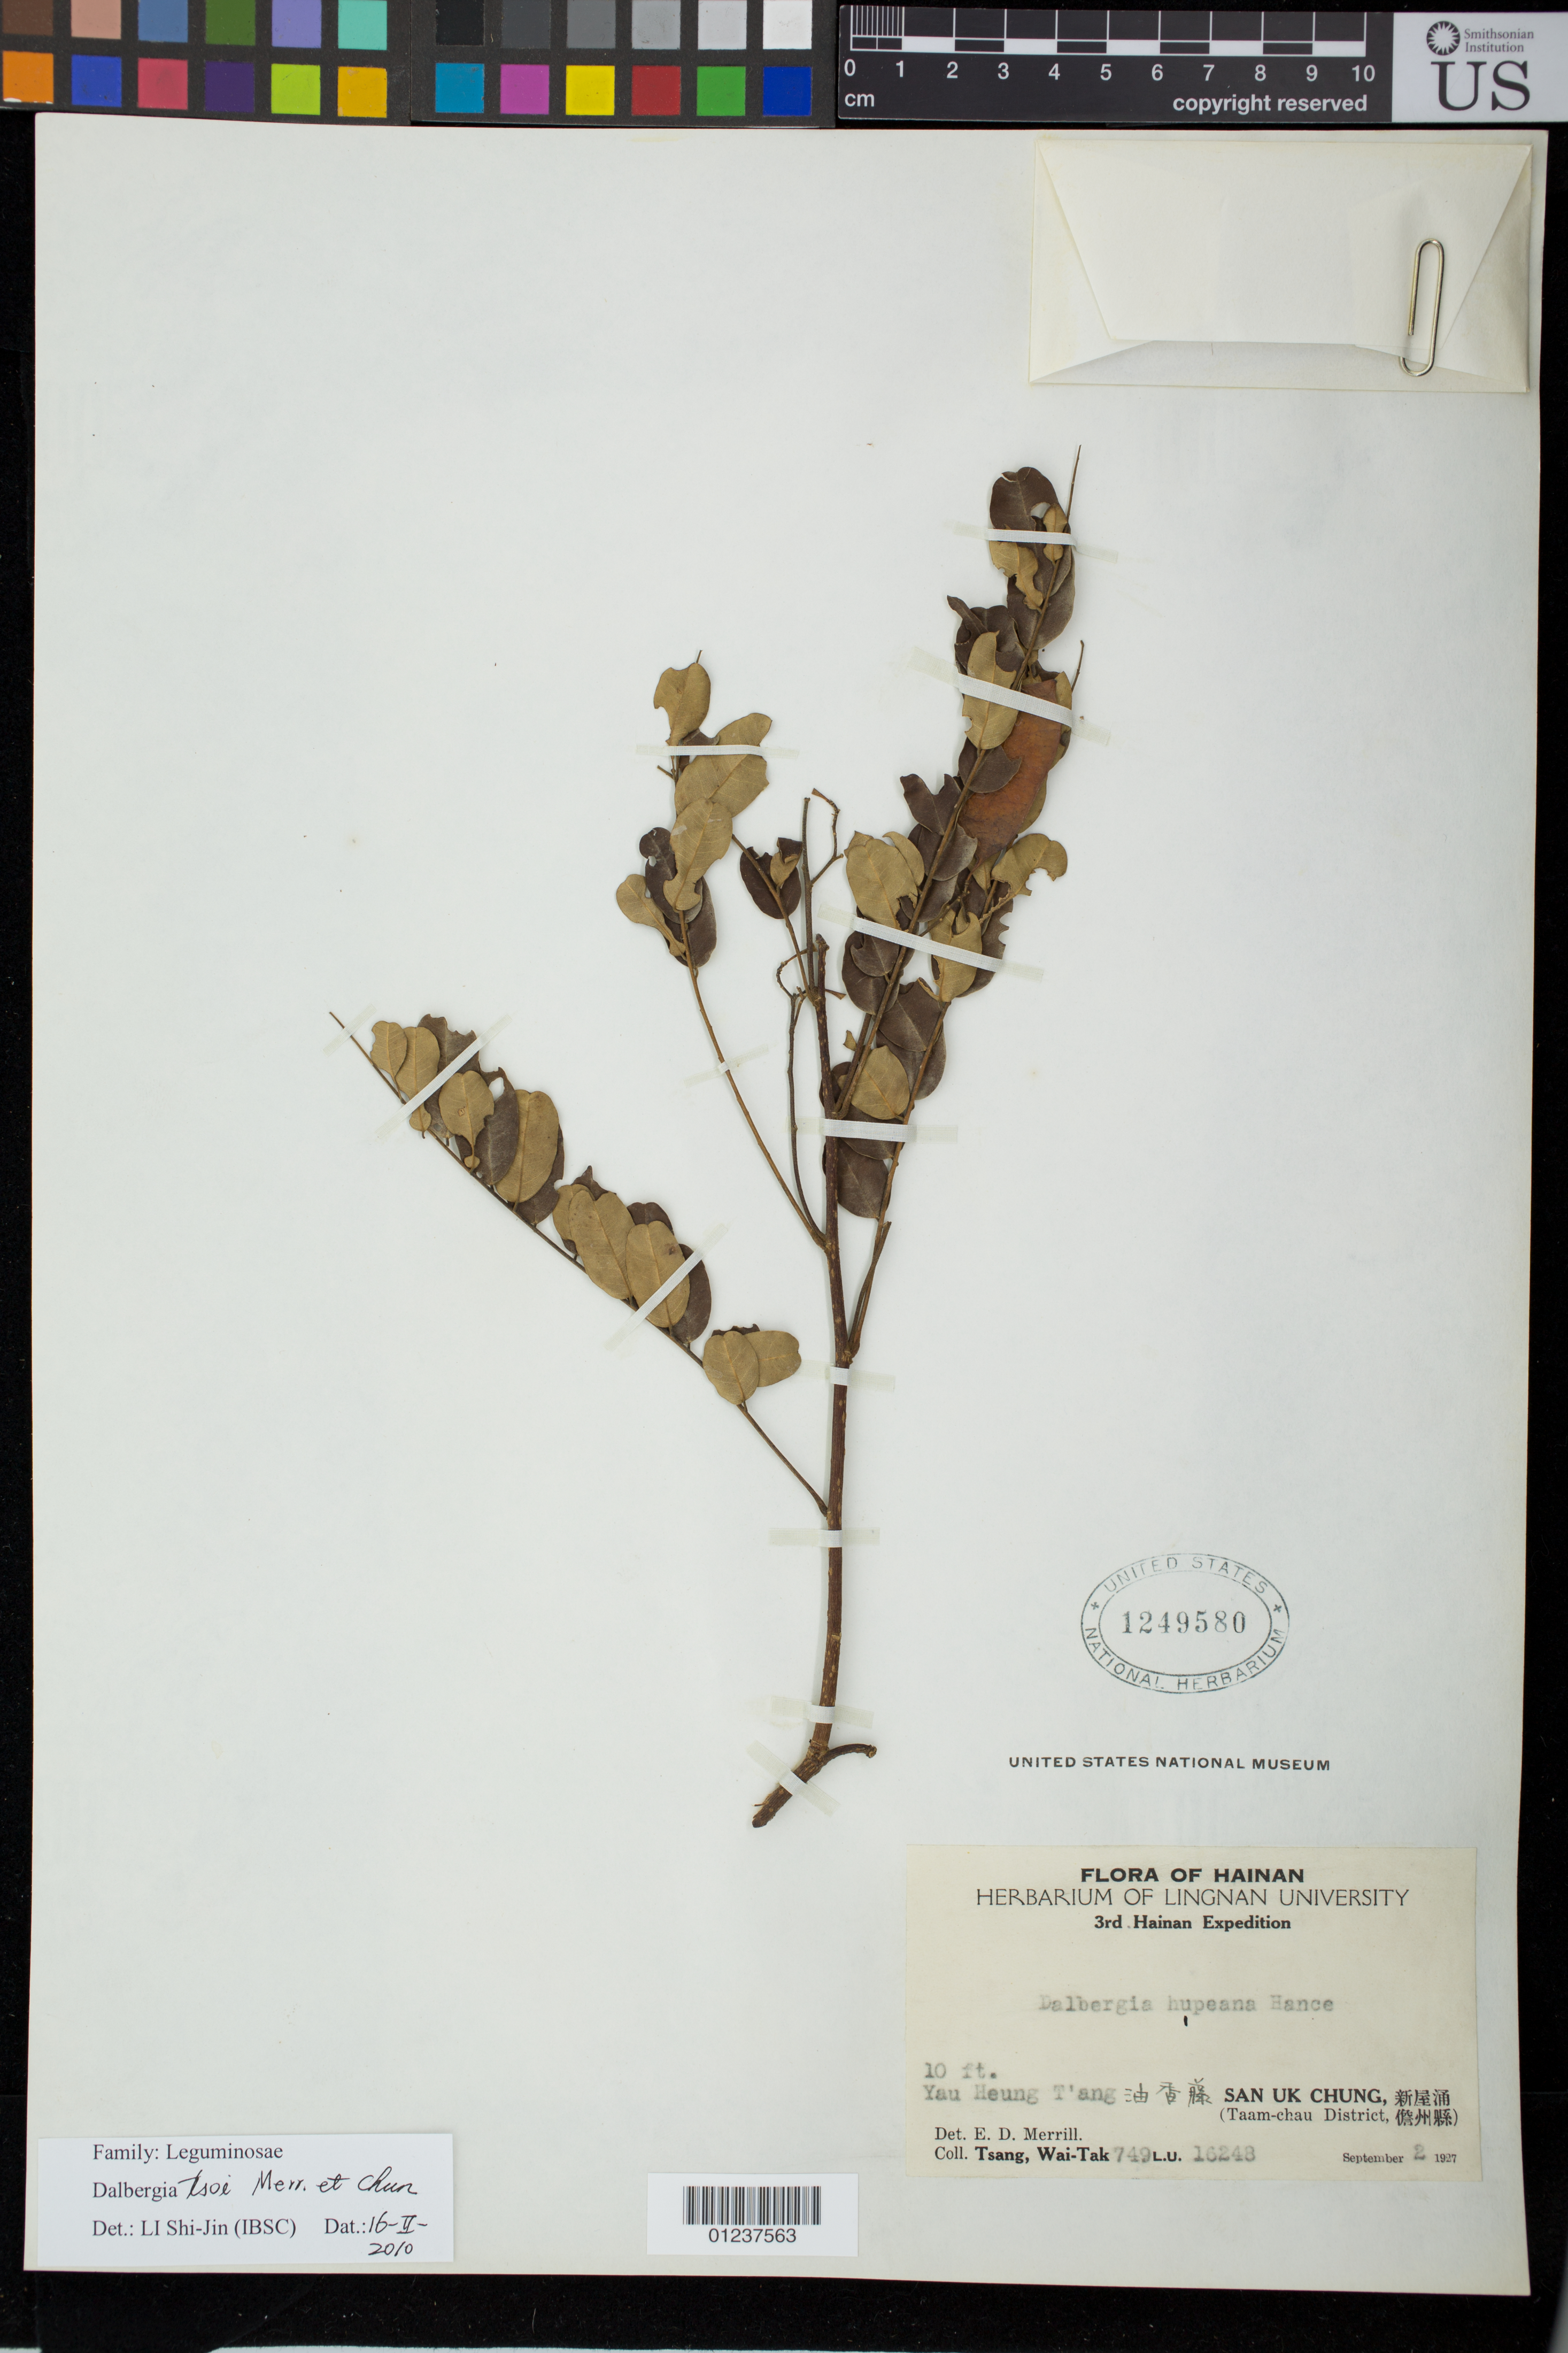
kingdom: Plantae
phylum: Tracheophyta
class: Magnoliopsida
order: Fabales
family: Fabaceae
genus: Dalbergia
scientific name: Dalbergia tsoi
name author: Merr. & Chun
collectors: W. T. Tsang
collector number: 749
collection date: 1927-09-02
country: China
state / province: Hainan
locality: Yau heung T'ang. San Uk Chung. Taam-Chau district.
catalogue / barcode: US 1249580